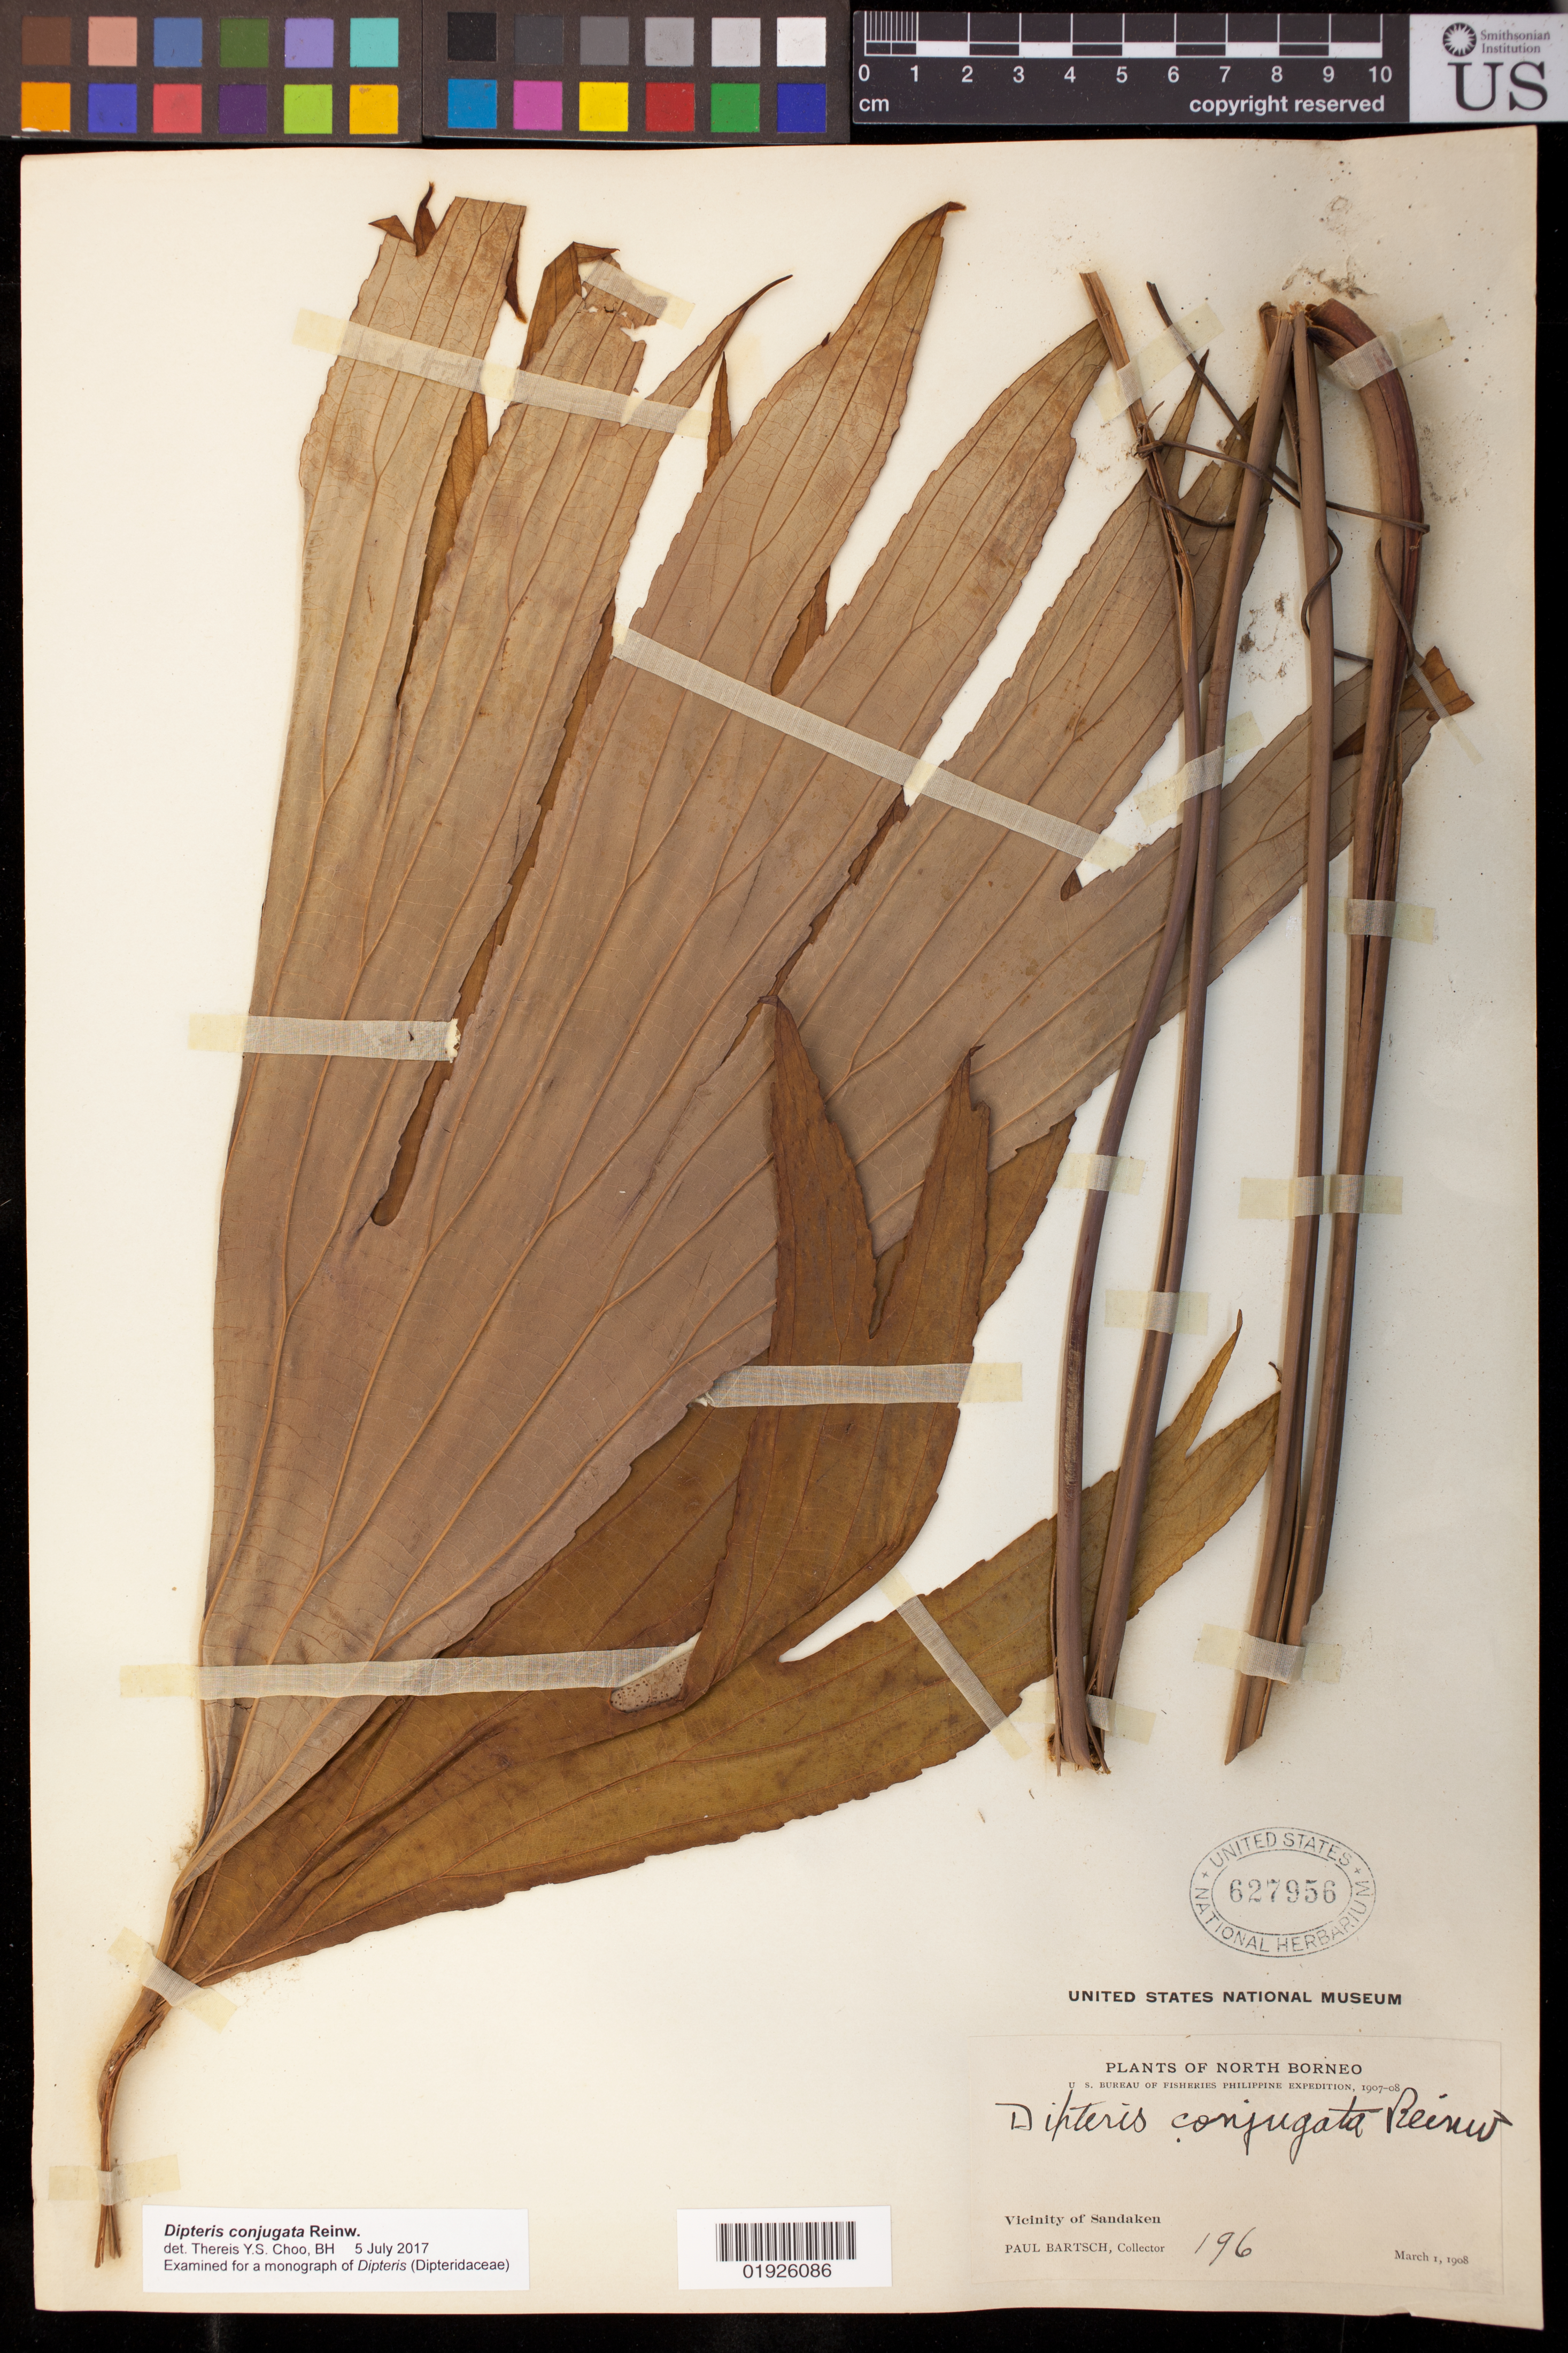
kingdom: Plantae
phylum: Tracheophyta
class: Polypodiopsida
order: Gleicheniales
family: Dipteridaceae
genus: Dipteris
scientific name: Dipteris conjugata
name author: Reinw.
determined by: Choo, Thereis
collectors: P. Bartsch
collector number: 196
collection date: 1908-03-01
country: Malaysia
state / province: Sabah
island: Borneo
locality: North Borneo, Vicinity of Sandakan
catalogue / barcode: US 627956